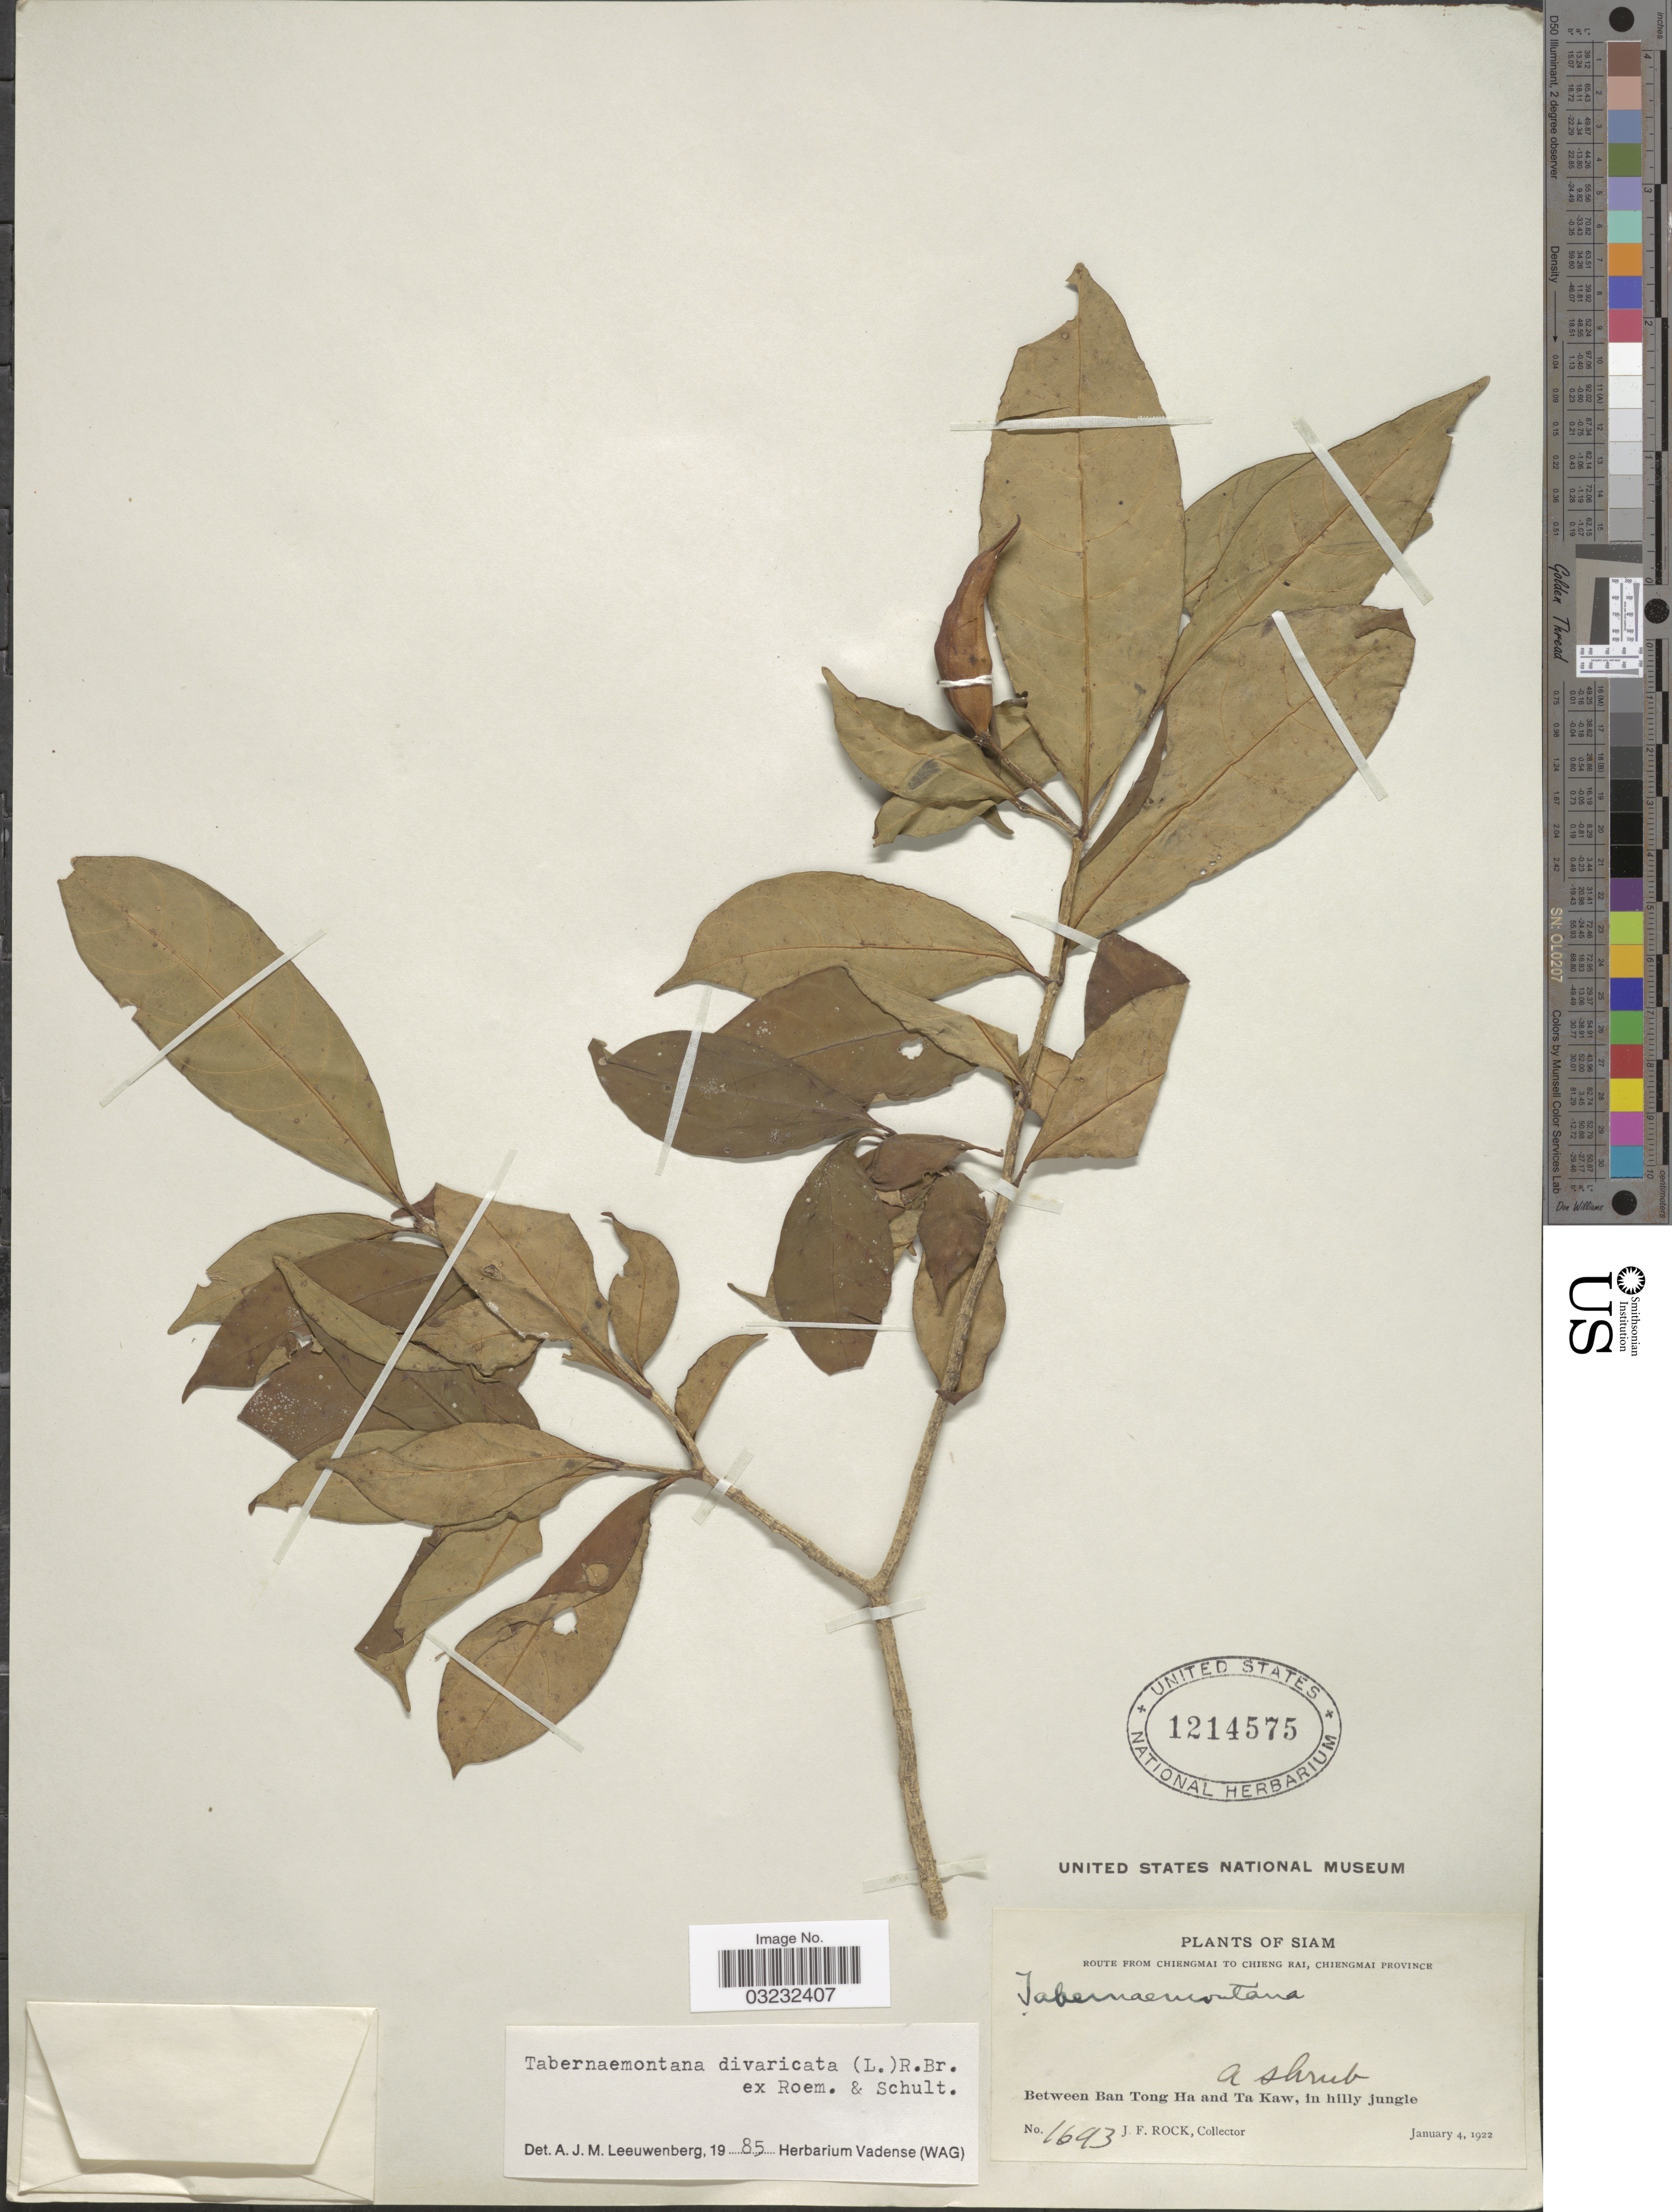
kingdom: Plantae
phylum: Tracheophyta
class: Magnoliopsida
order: Gentianales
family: Apocynaceae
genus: Tabernaemontana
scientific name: Tabernaemontana divaricata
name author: (L.) R. Br. ex Roem. & Schult.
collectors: J. Rock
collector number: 1693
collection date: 1922-01-04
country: Thailand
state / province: Chiang Mai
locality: Route from Chiengmai to Chieng Rai, Chiengmai Province, Between Ban Tong Ha and Ta Kaw.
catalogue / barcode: US 1214575